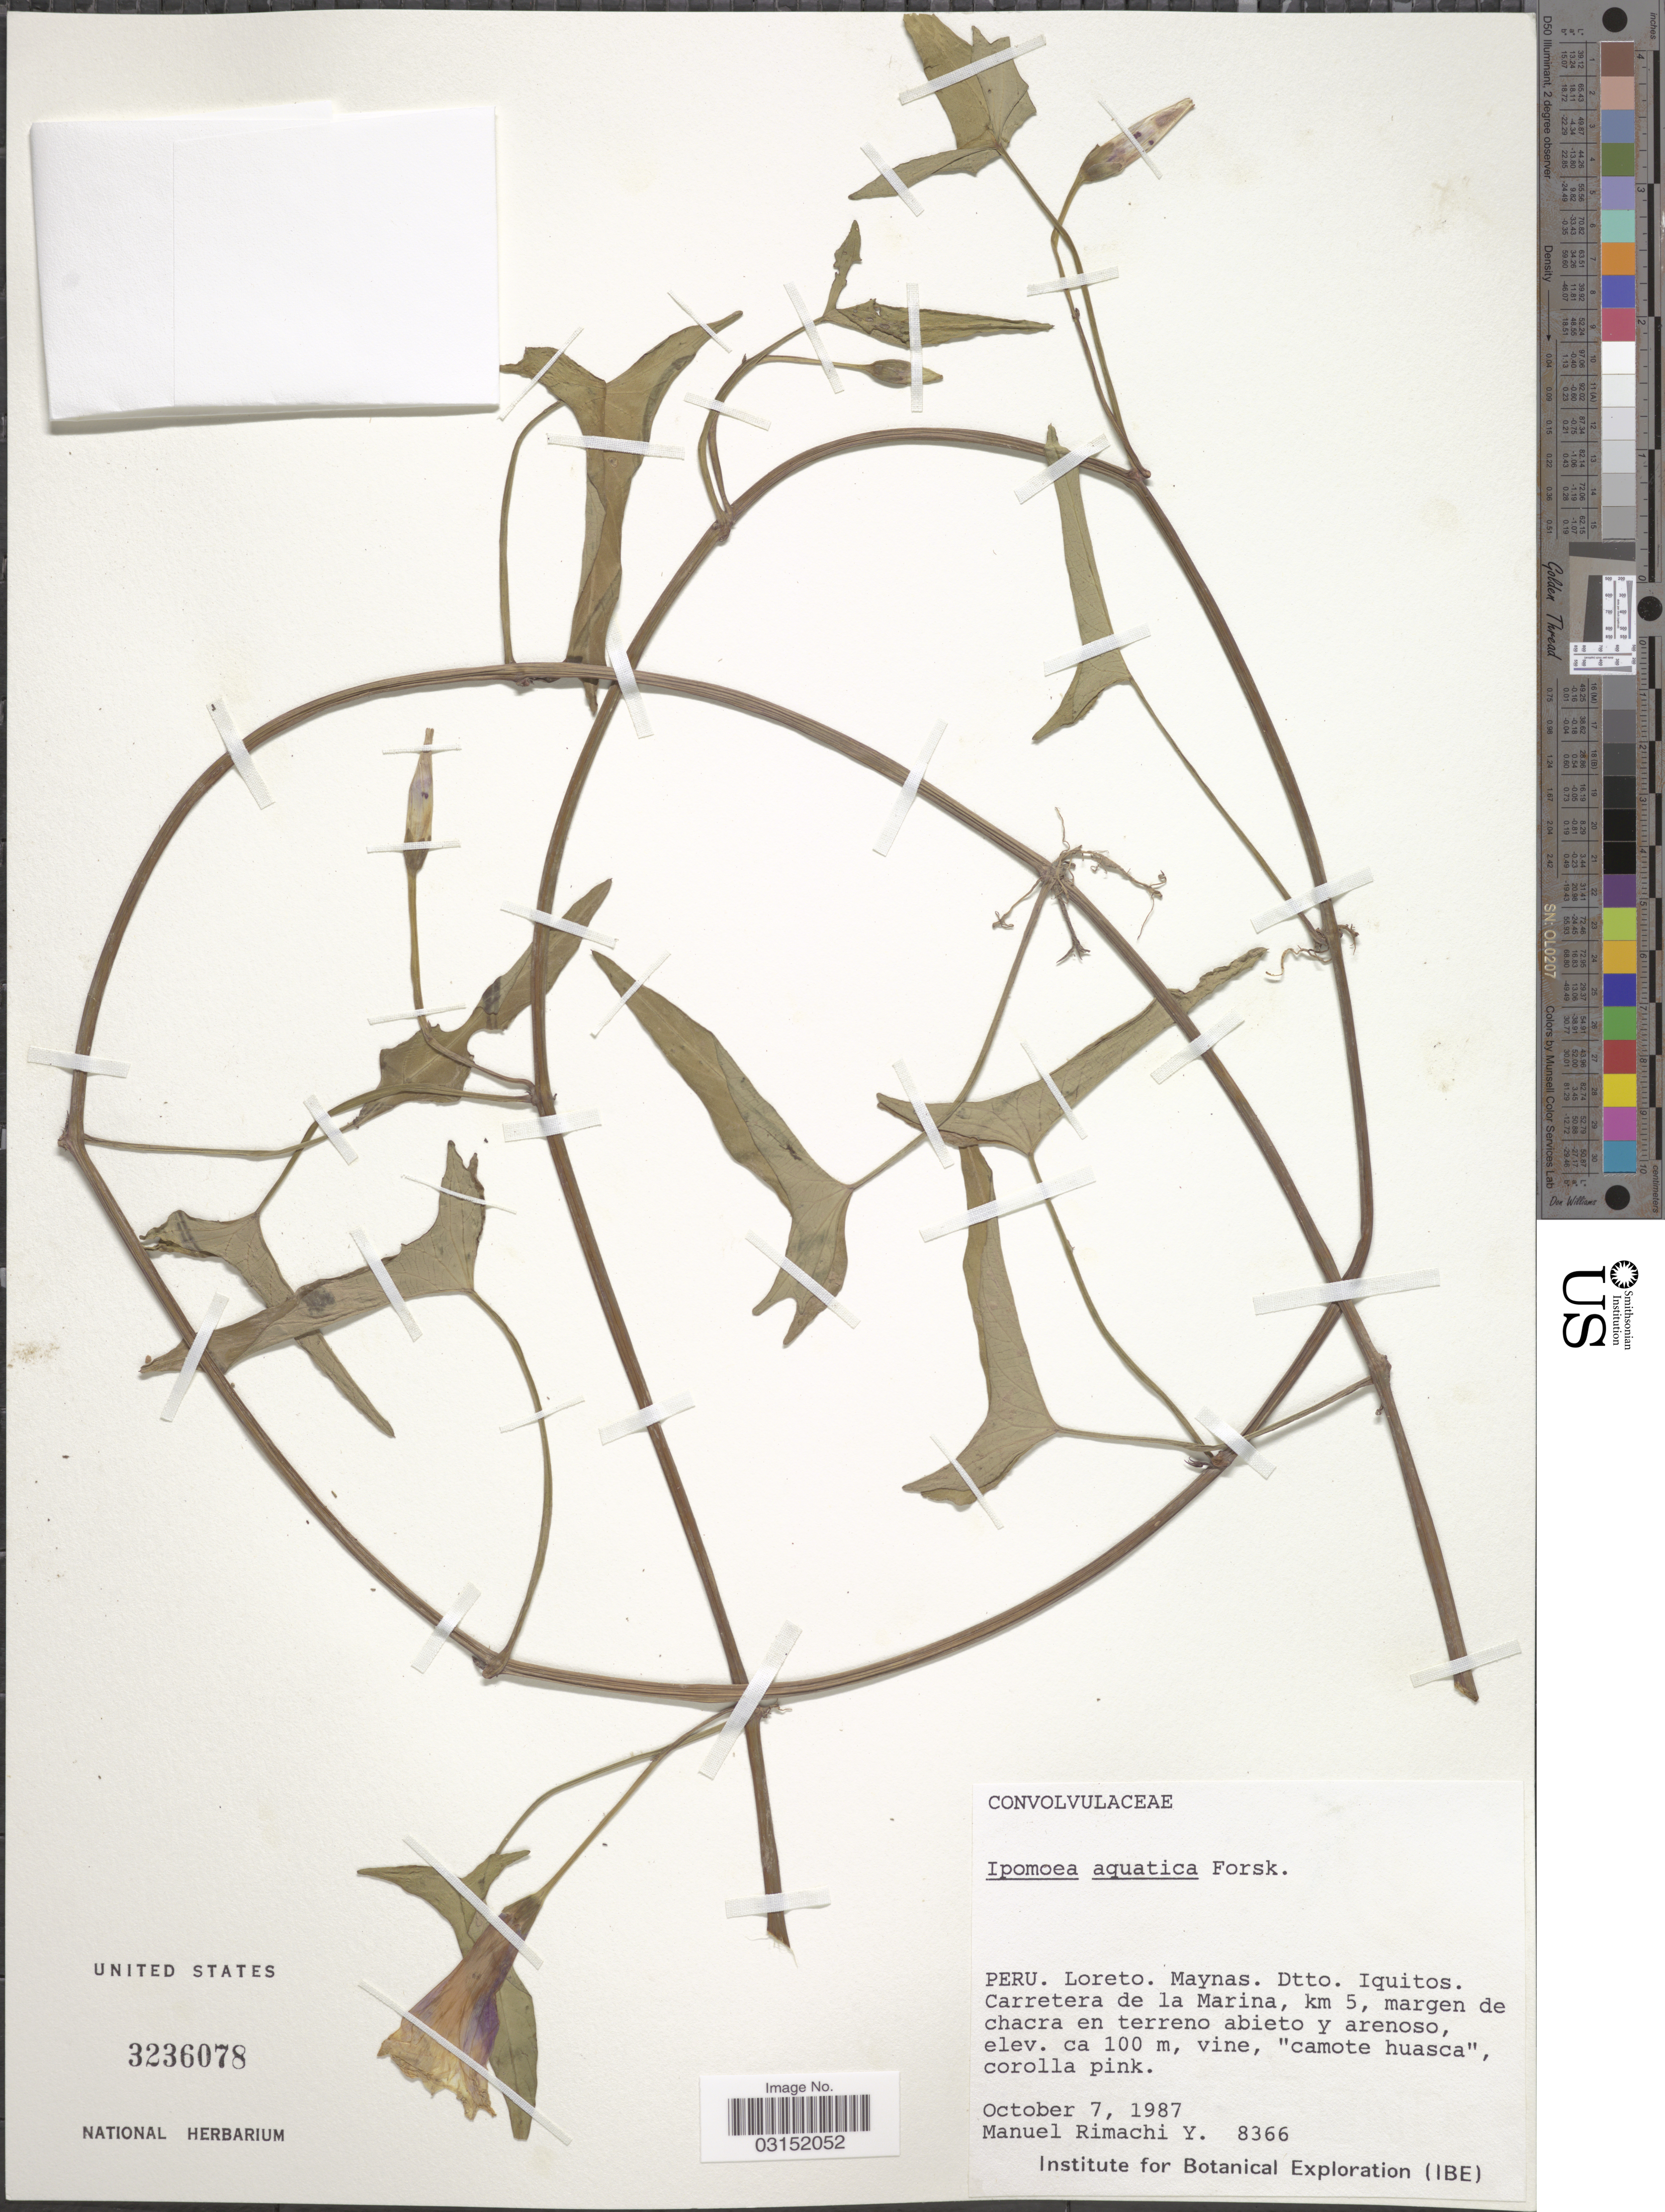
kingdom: Plantae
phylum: Tracheophyta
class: Magnoliopsida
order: Solanales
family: Convolvulaceae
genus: Ipomoea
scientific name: Ipomoea aquatica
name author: Forssk.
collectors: M. Rimachi Y.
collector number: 8366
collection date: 1987-10-07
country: Peru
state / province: Loreto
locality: Maynas, Dtto. Iquitos, Carretera de la Marina, km 5, margen de chacra en terreno abieto y arenoso, "camote huasca".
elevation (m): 100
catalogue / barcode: US 3236078